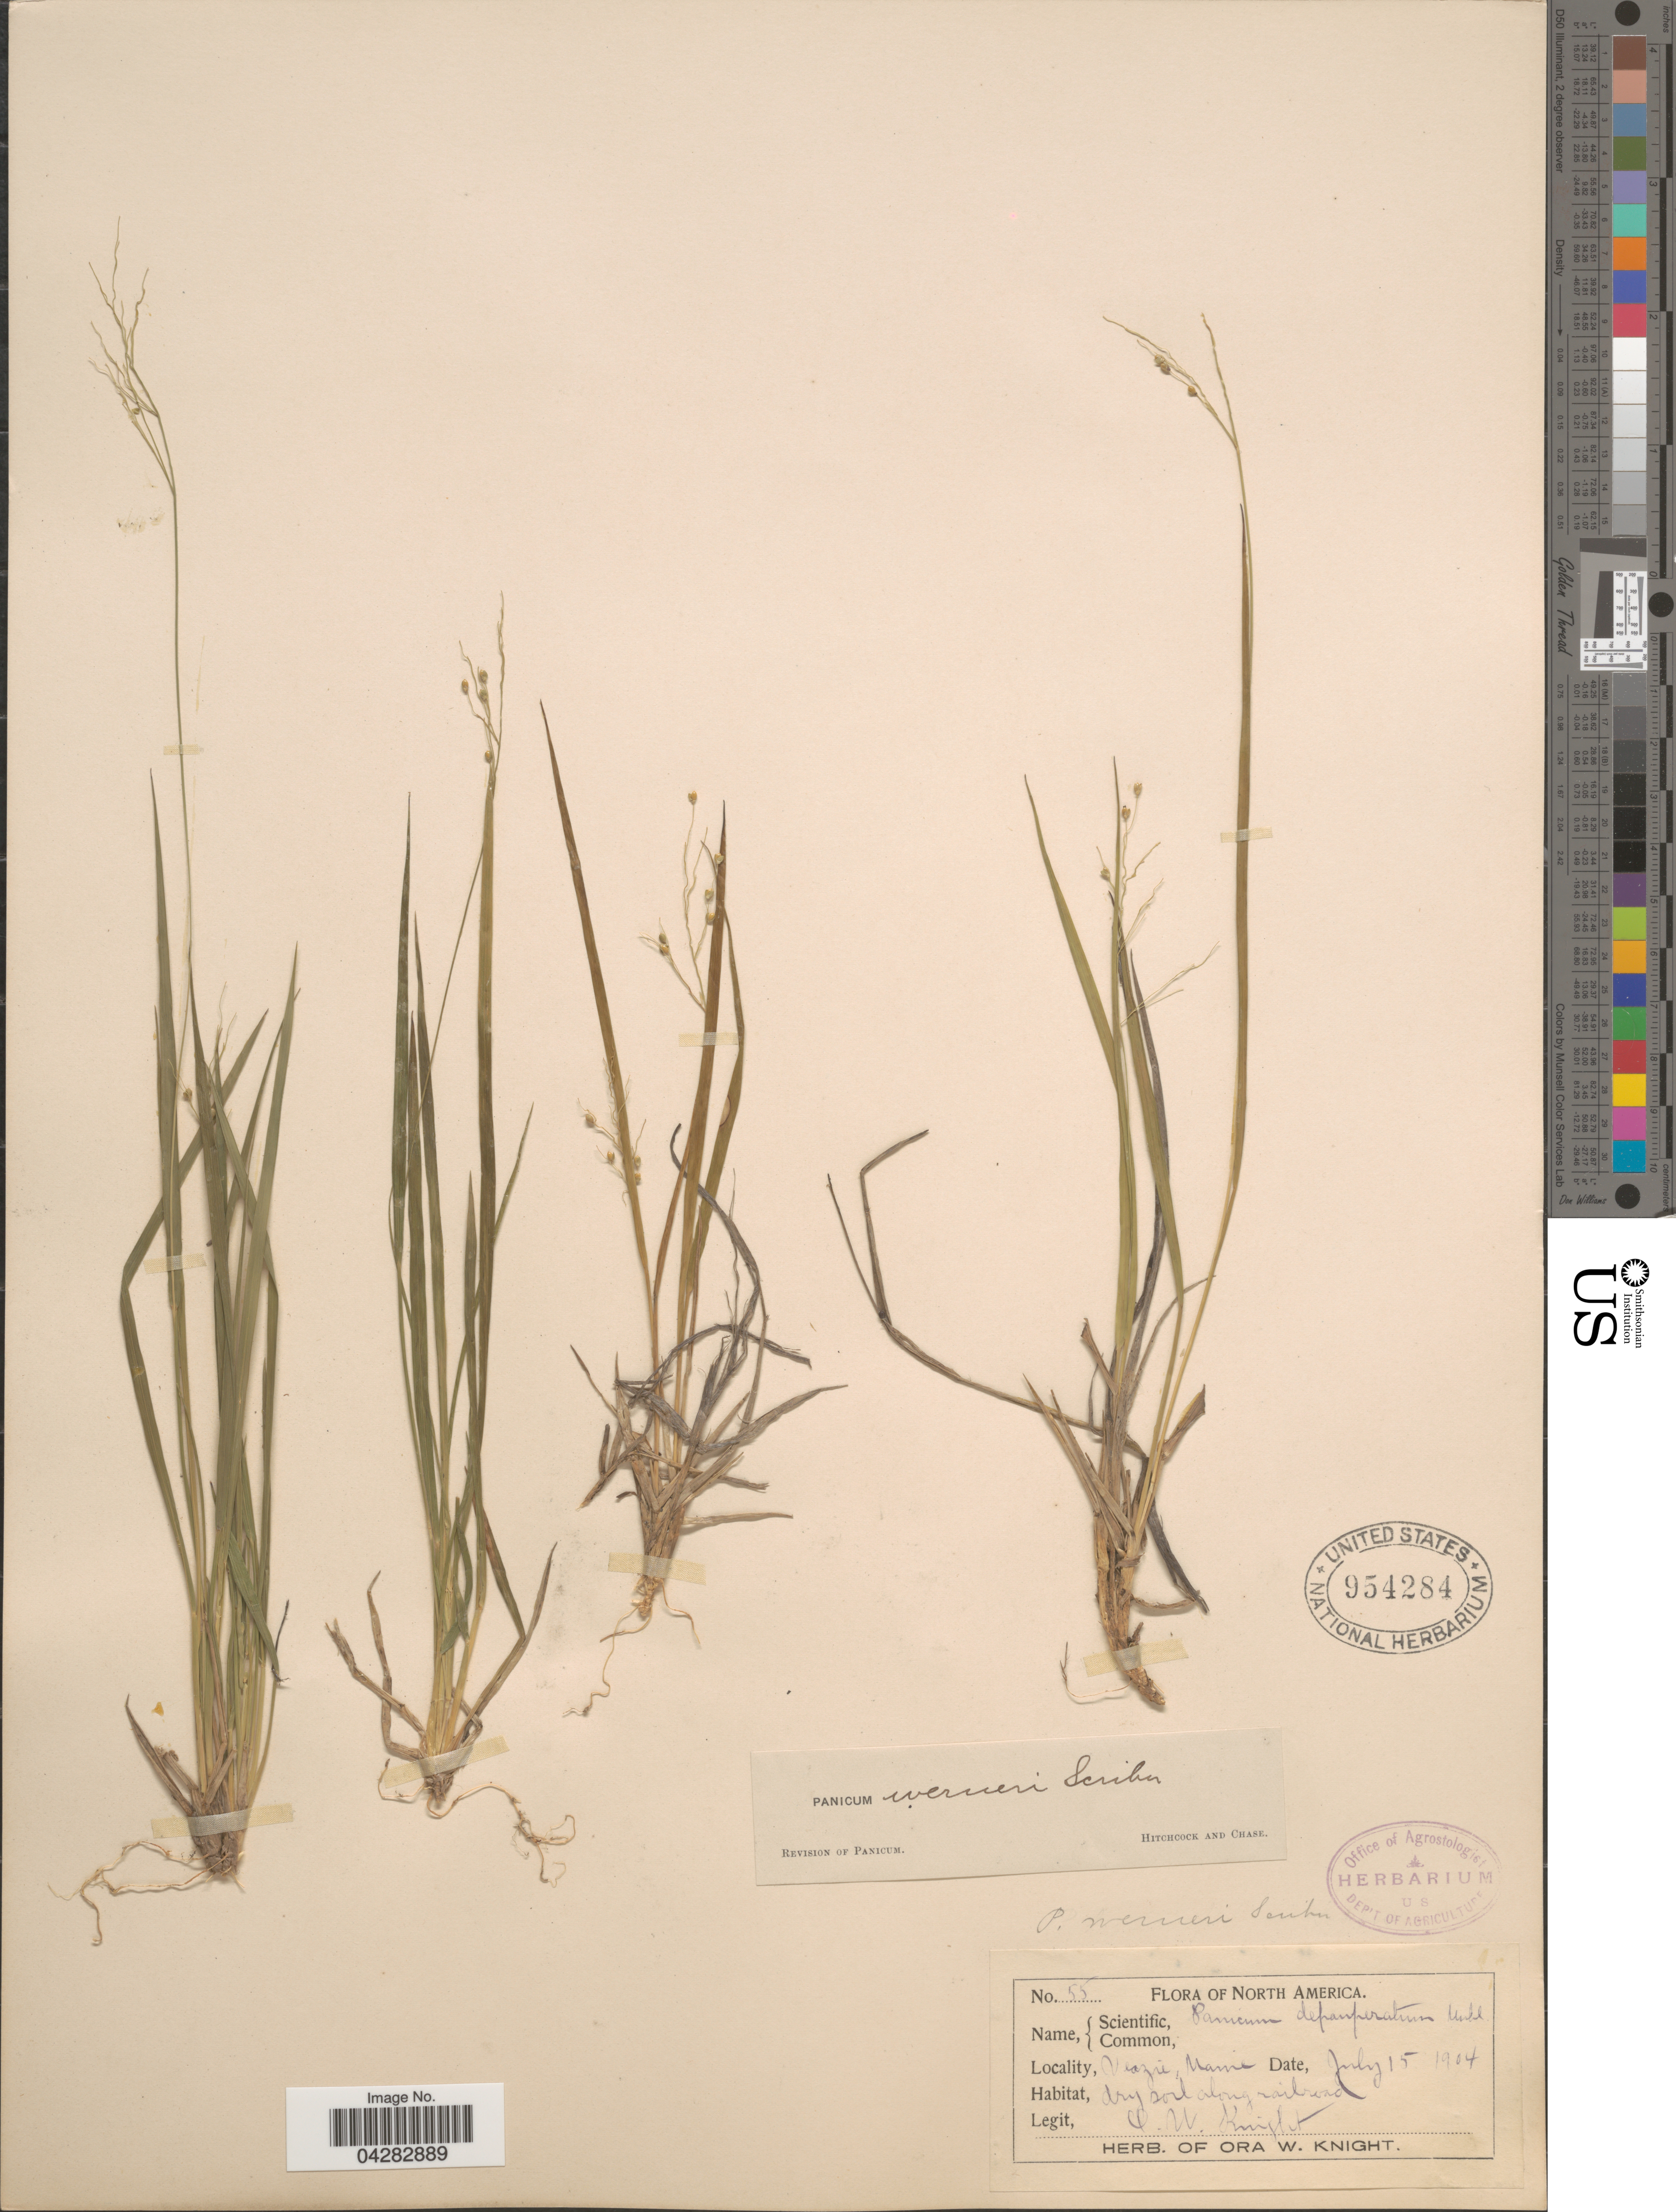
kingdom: Plantae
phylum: Tracheophyta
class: Liliopsida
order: Poales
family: Poaceae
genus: Dichanthelium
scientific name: Dichanthelium linearifolium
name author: (Scribn.) Gould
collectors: O. Knight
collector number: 55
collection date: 1904-07-15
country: United States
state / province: Maine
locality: Veazie.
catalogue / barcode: US 954284